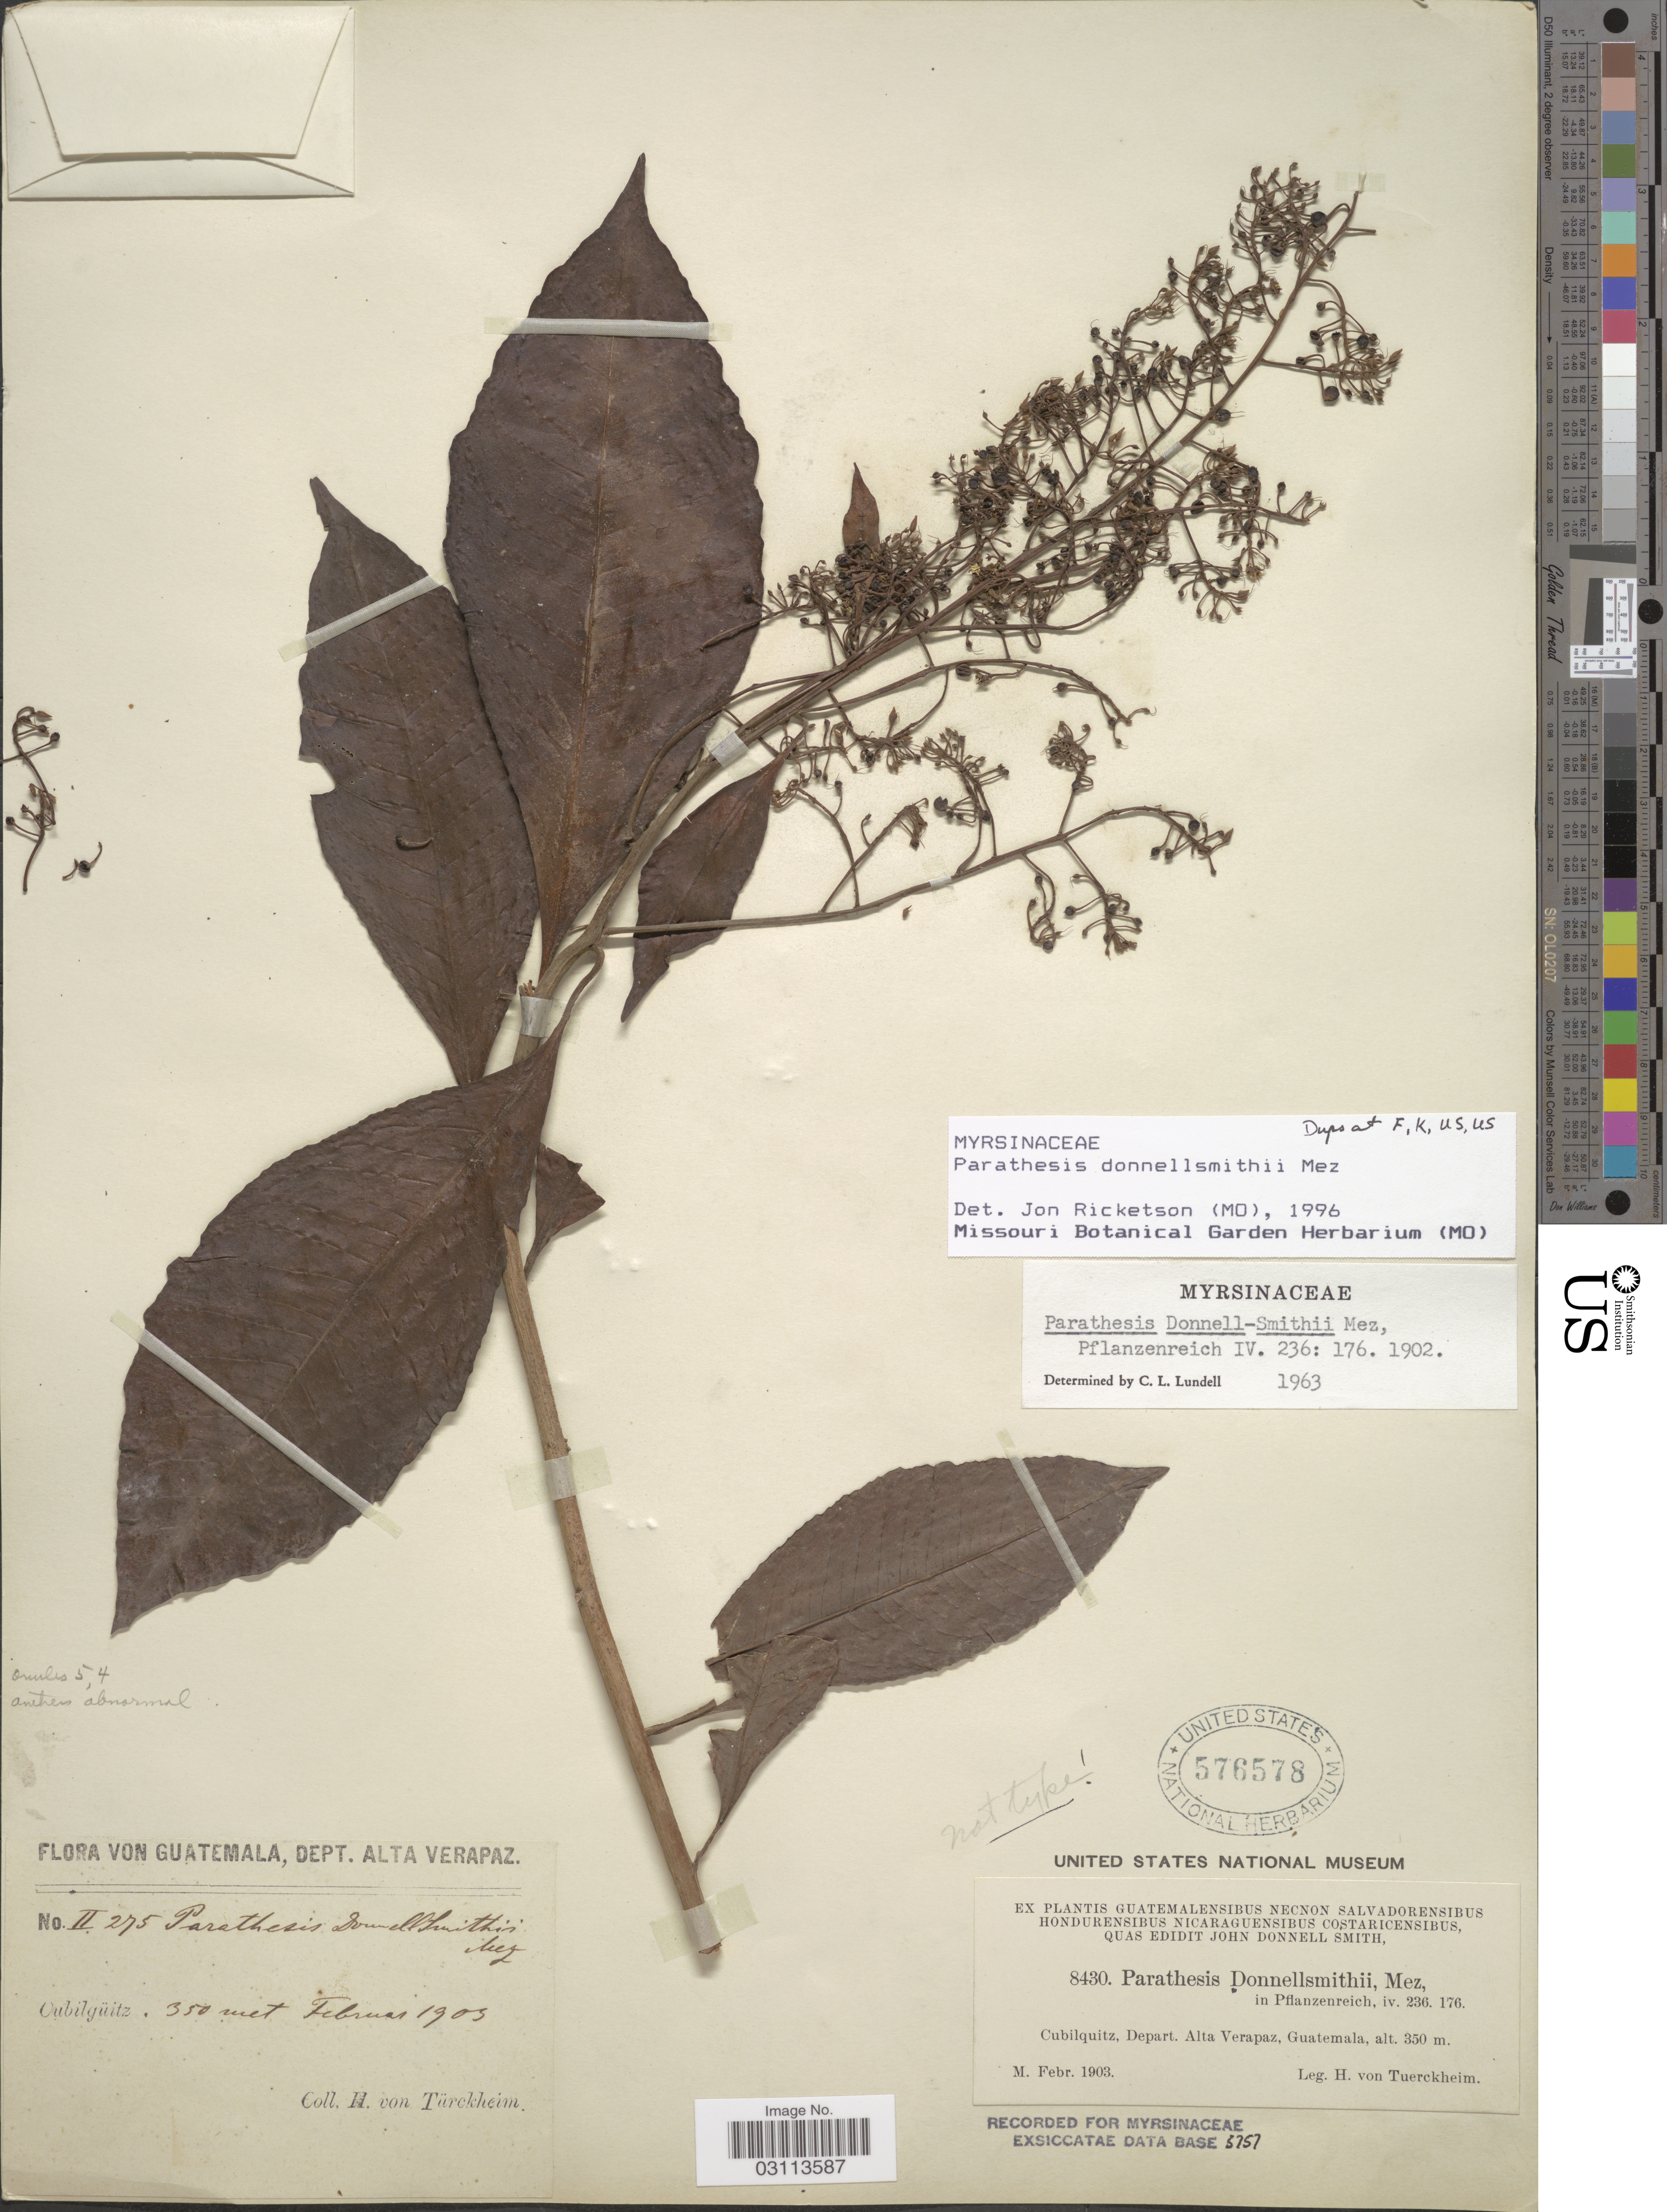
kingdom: Plantae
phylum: Tracheophyta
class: Magnoliopsida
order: Ericales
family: Primulaceae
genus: Parathesis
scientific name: Parathesis donnell-smithii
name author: Mez in Engl.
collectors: H. von Türckheim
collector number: II 275/8430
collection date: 1903-02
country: Guatemala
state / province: Alta Verapaz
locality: Cubilquitz, Depart. Alta Verapaz.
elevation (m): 350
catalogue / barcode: US 576578